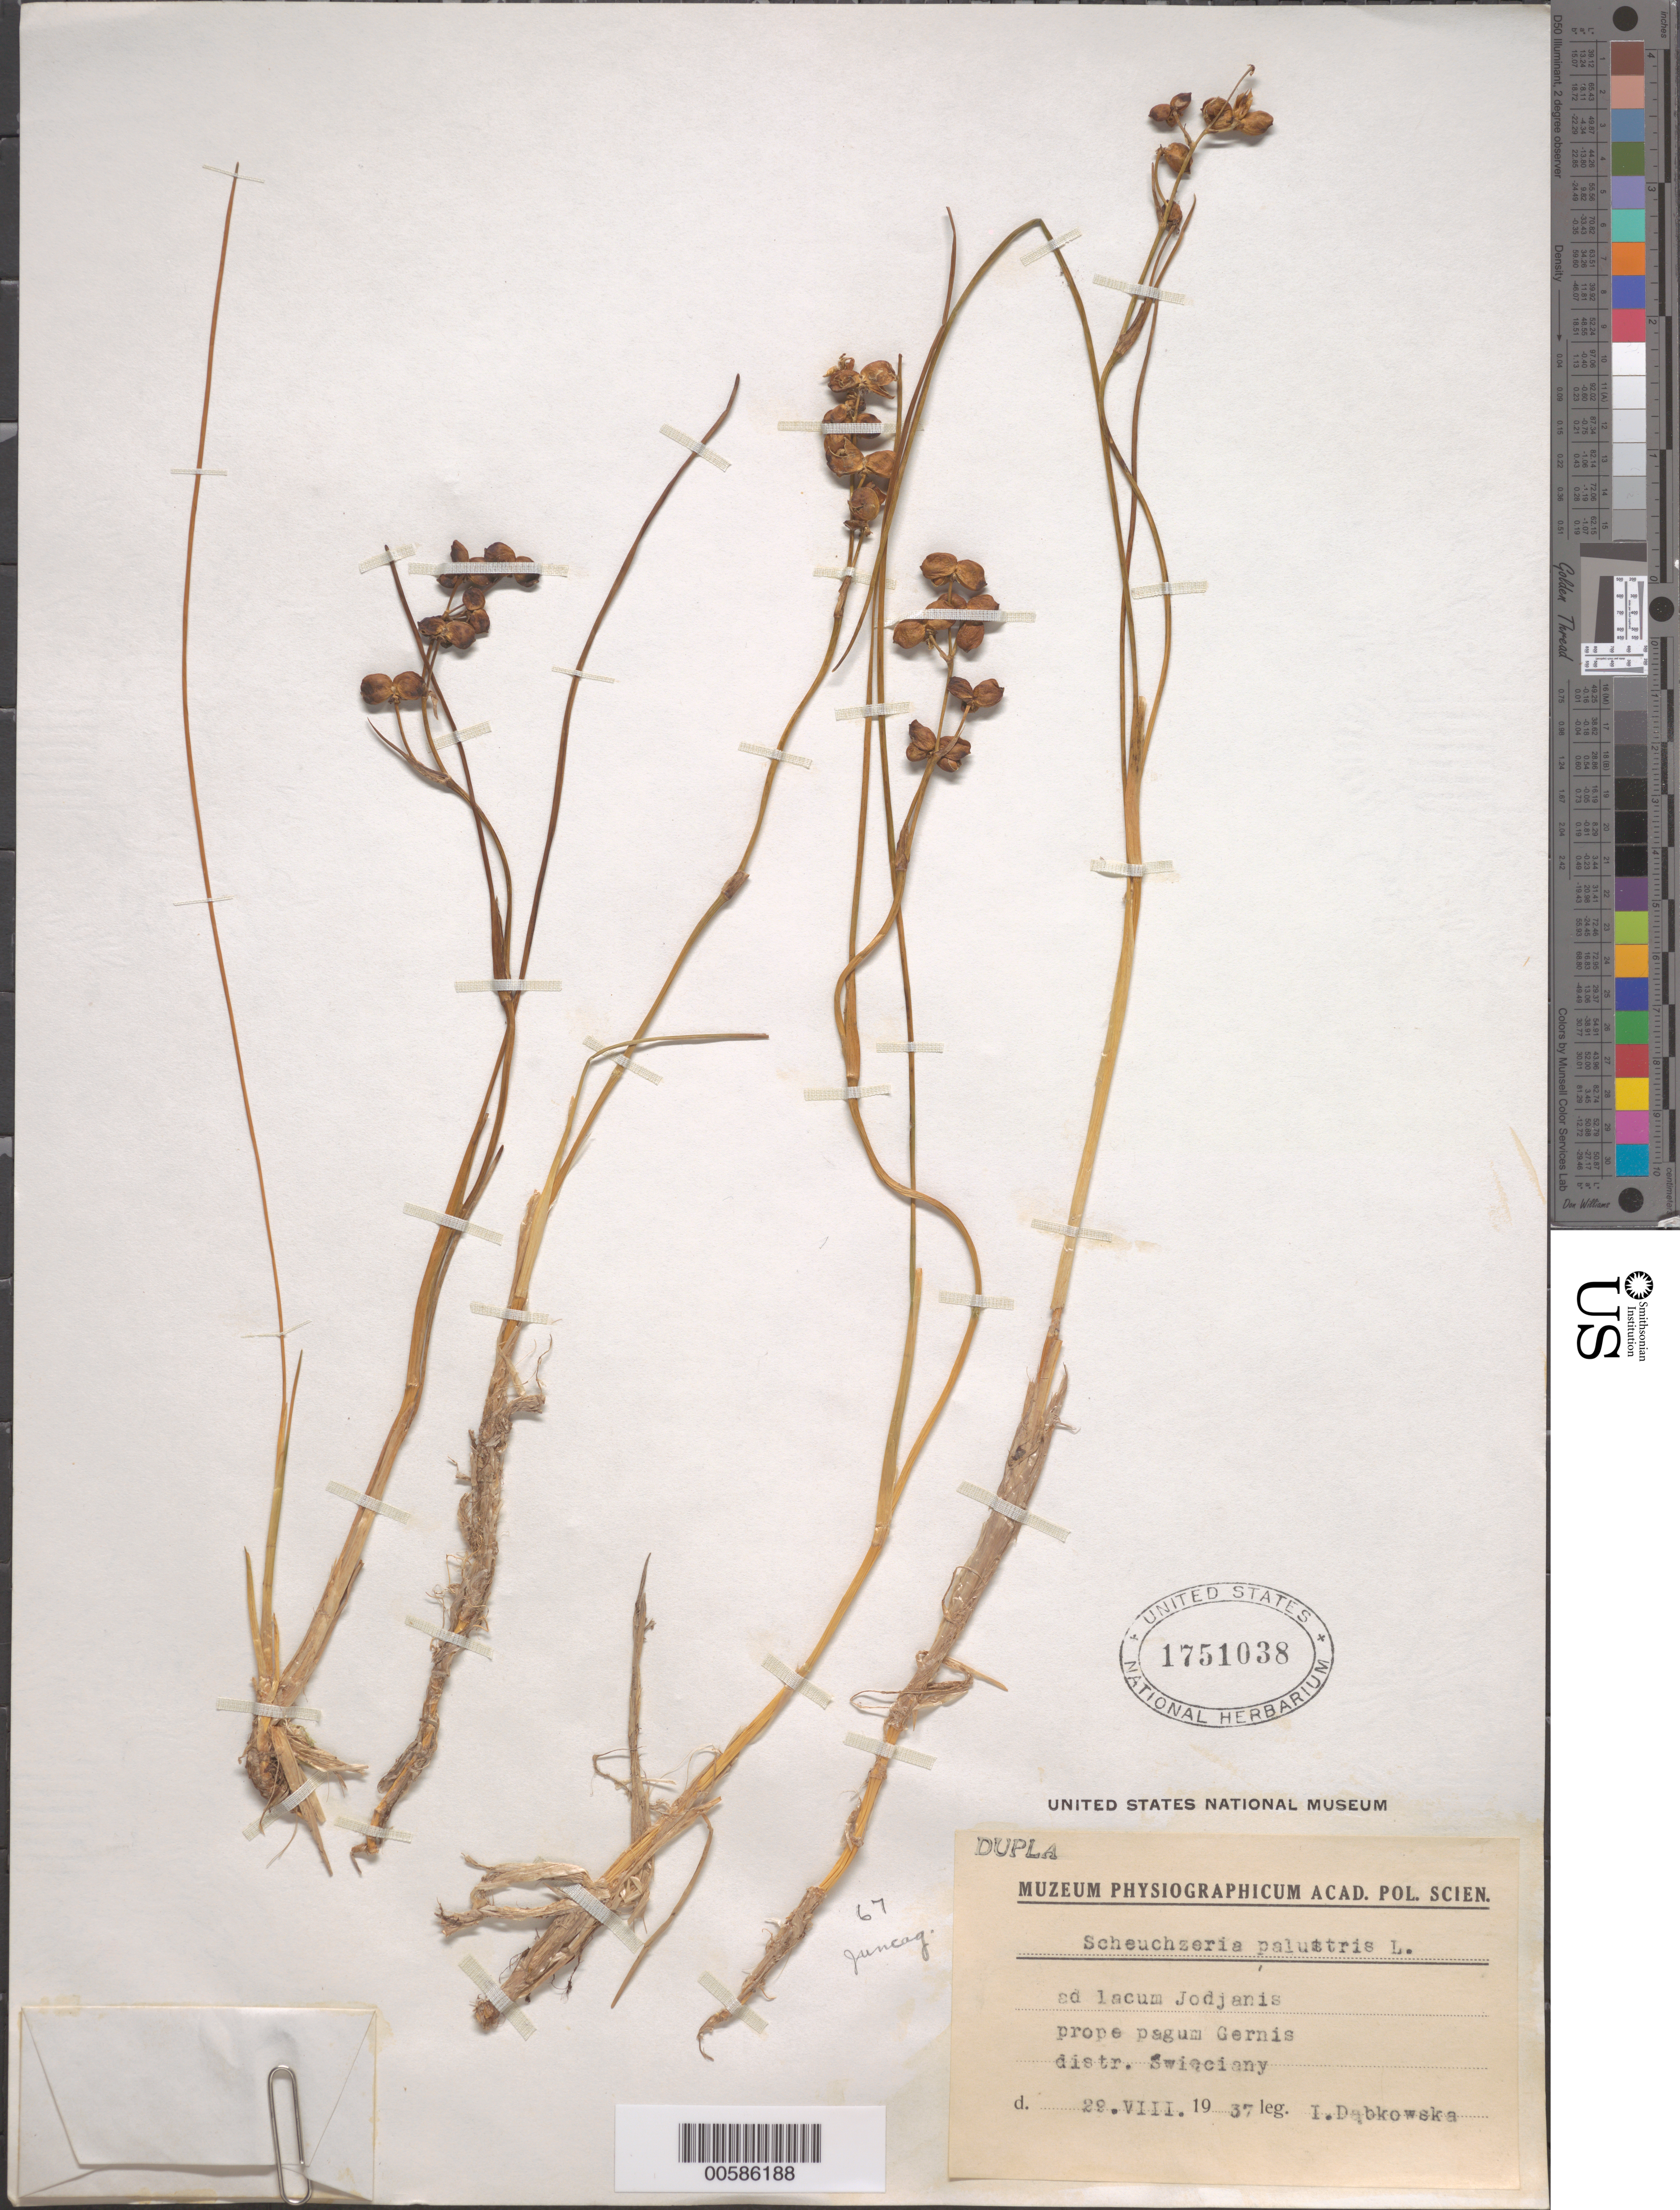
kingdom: Plantae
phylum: Tracheophyta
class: Liliopsida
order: Alismatales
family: Scheuchzeriaceae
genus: Scheuchzeria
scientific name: Scheuchzeria palustris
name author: L.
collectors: I. Dabkowska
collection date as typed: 29 Aug 1937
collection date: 1937-08-29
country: Switzerland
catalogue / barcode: US 1751038